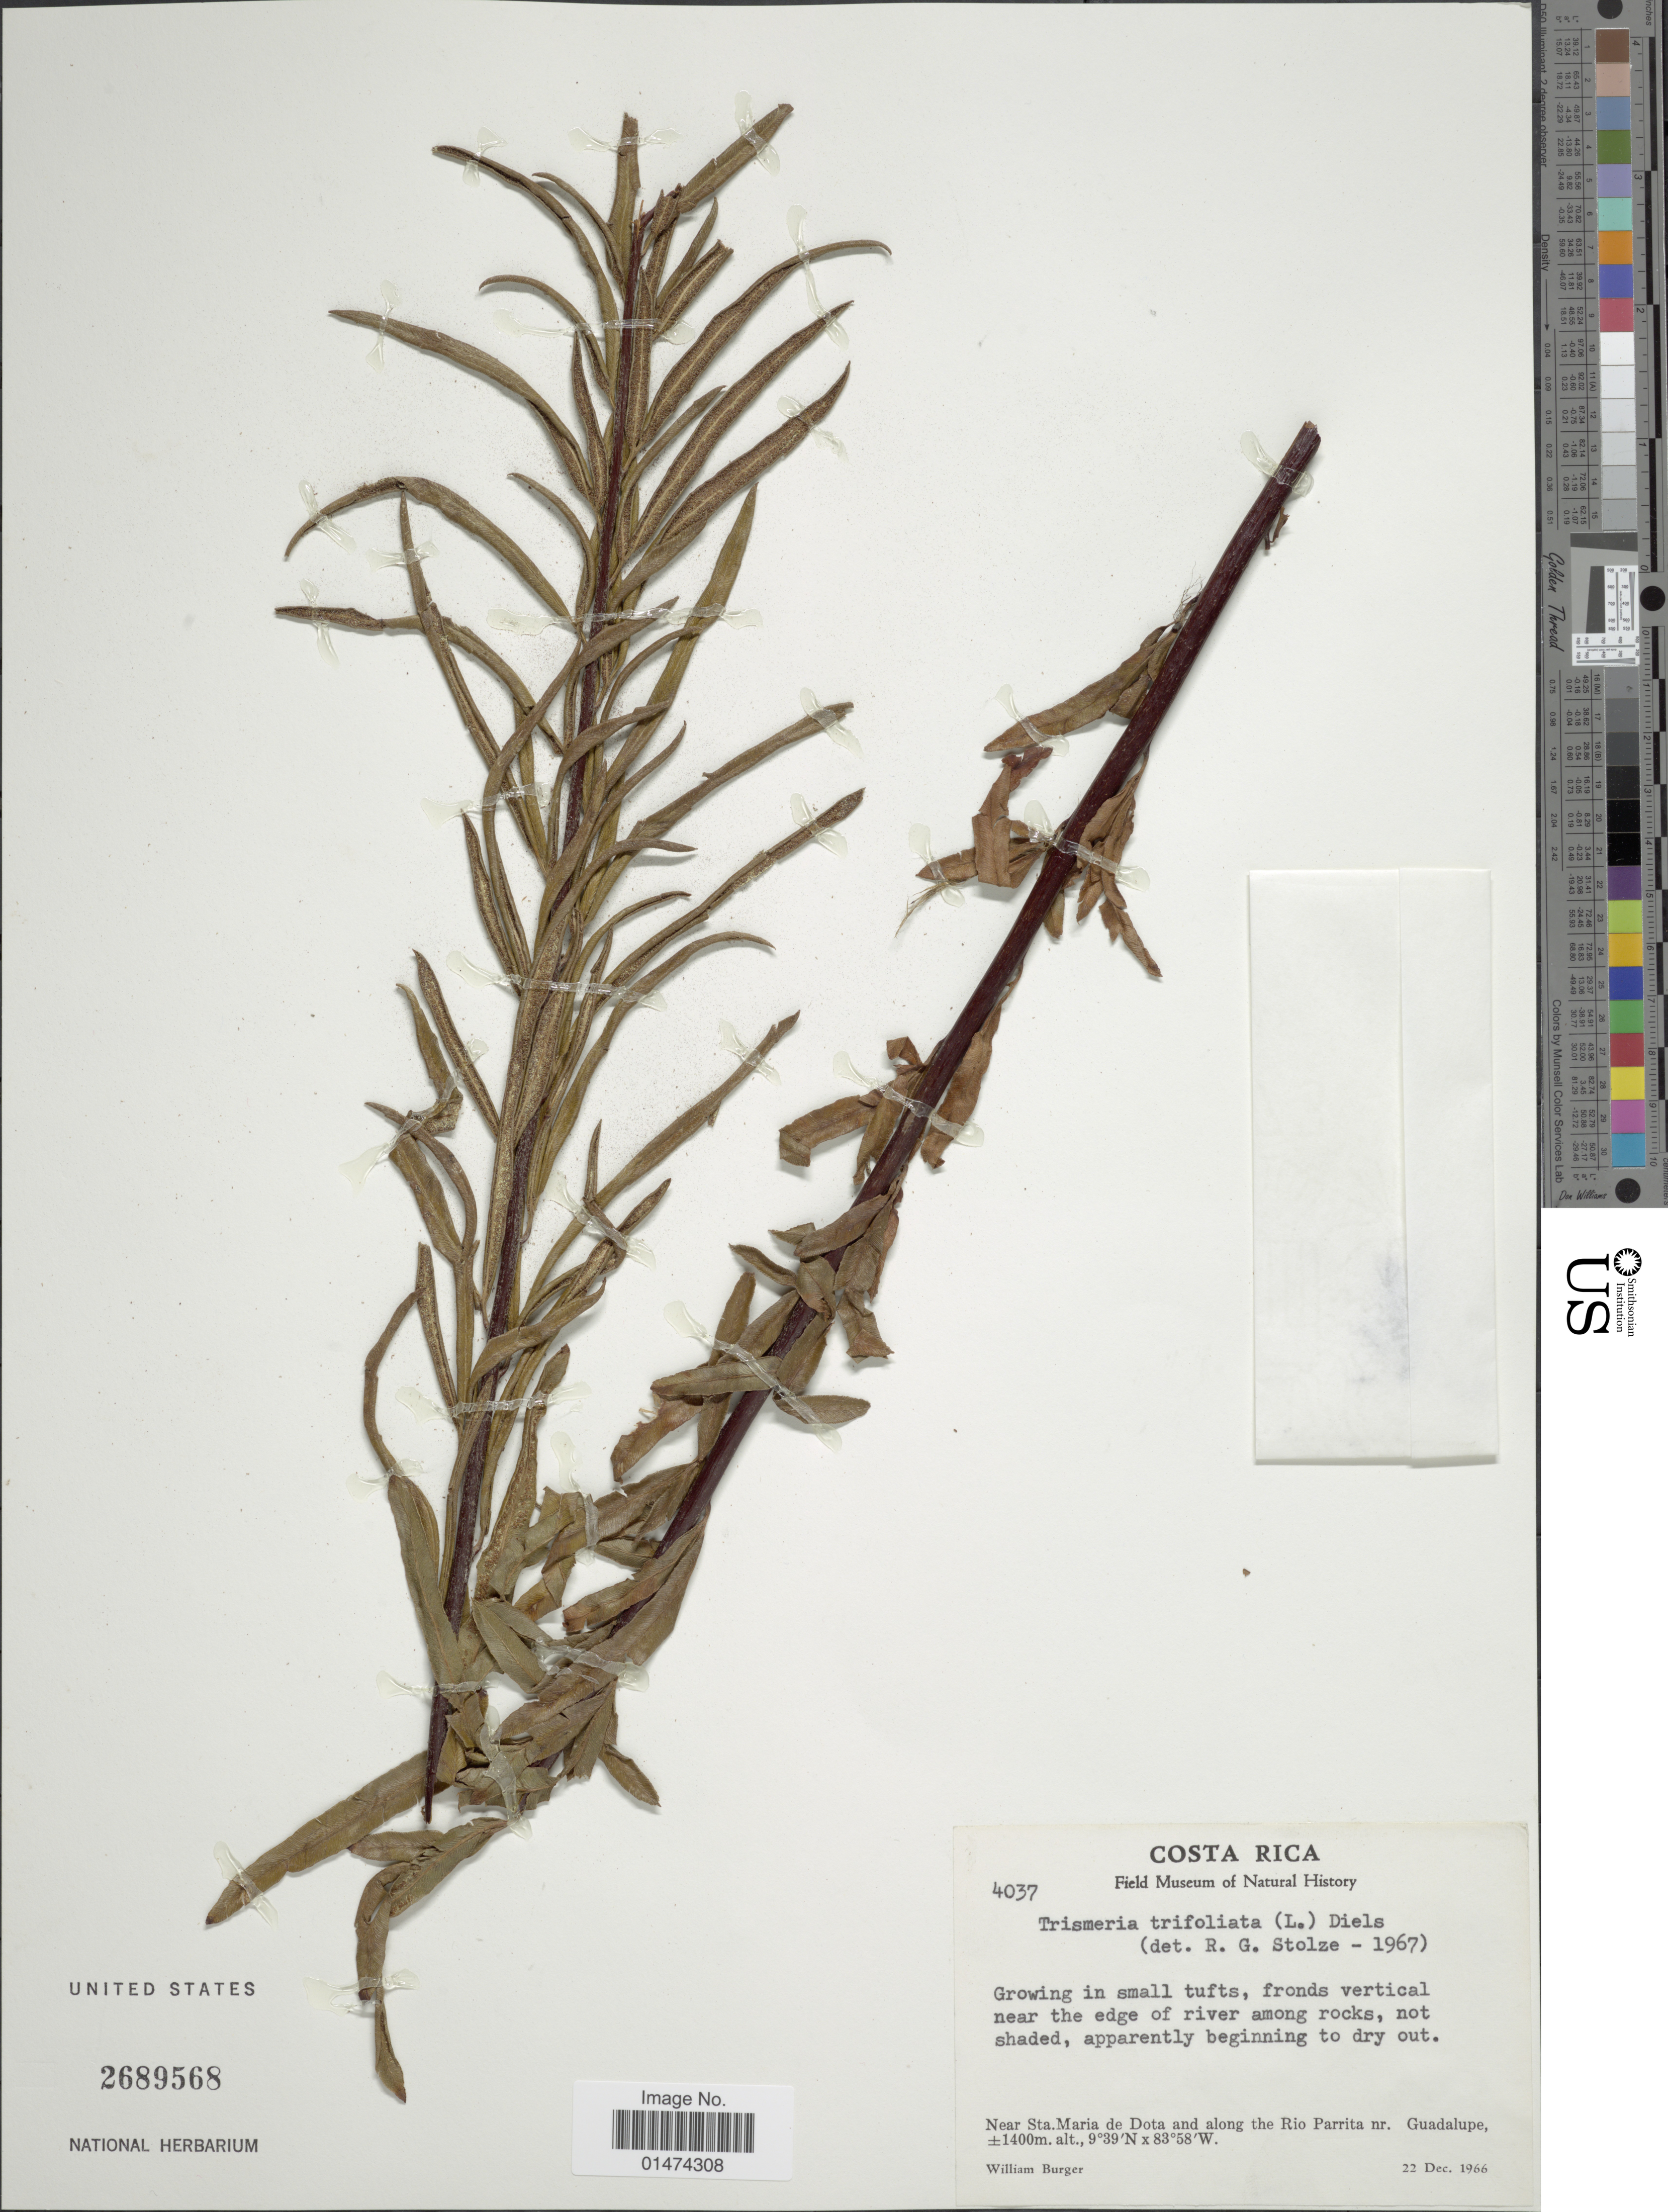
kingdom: Plantae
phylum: Tracheophyta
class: Polypodiopsida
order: Polypodiales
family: Pteridaceae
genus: Pityrogramma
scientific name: Pityrogramma trifoliata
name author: (L.) R.M. Tryon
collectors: W. Burger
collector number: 4037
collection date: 1966-12-22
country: Costa Rica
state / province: San José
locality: Near Sta. Maria de Dota and along the Rio Parrita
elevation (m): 1400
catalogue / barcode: US 2689568